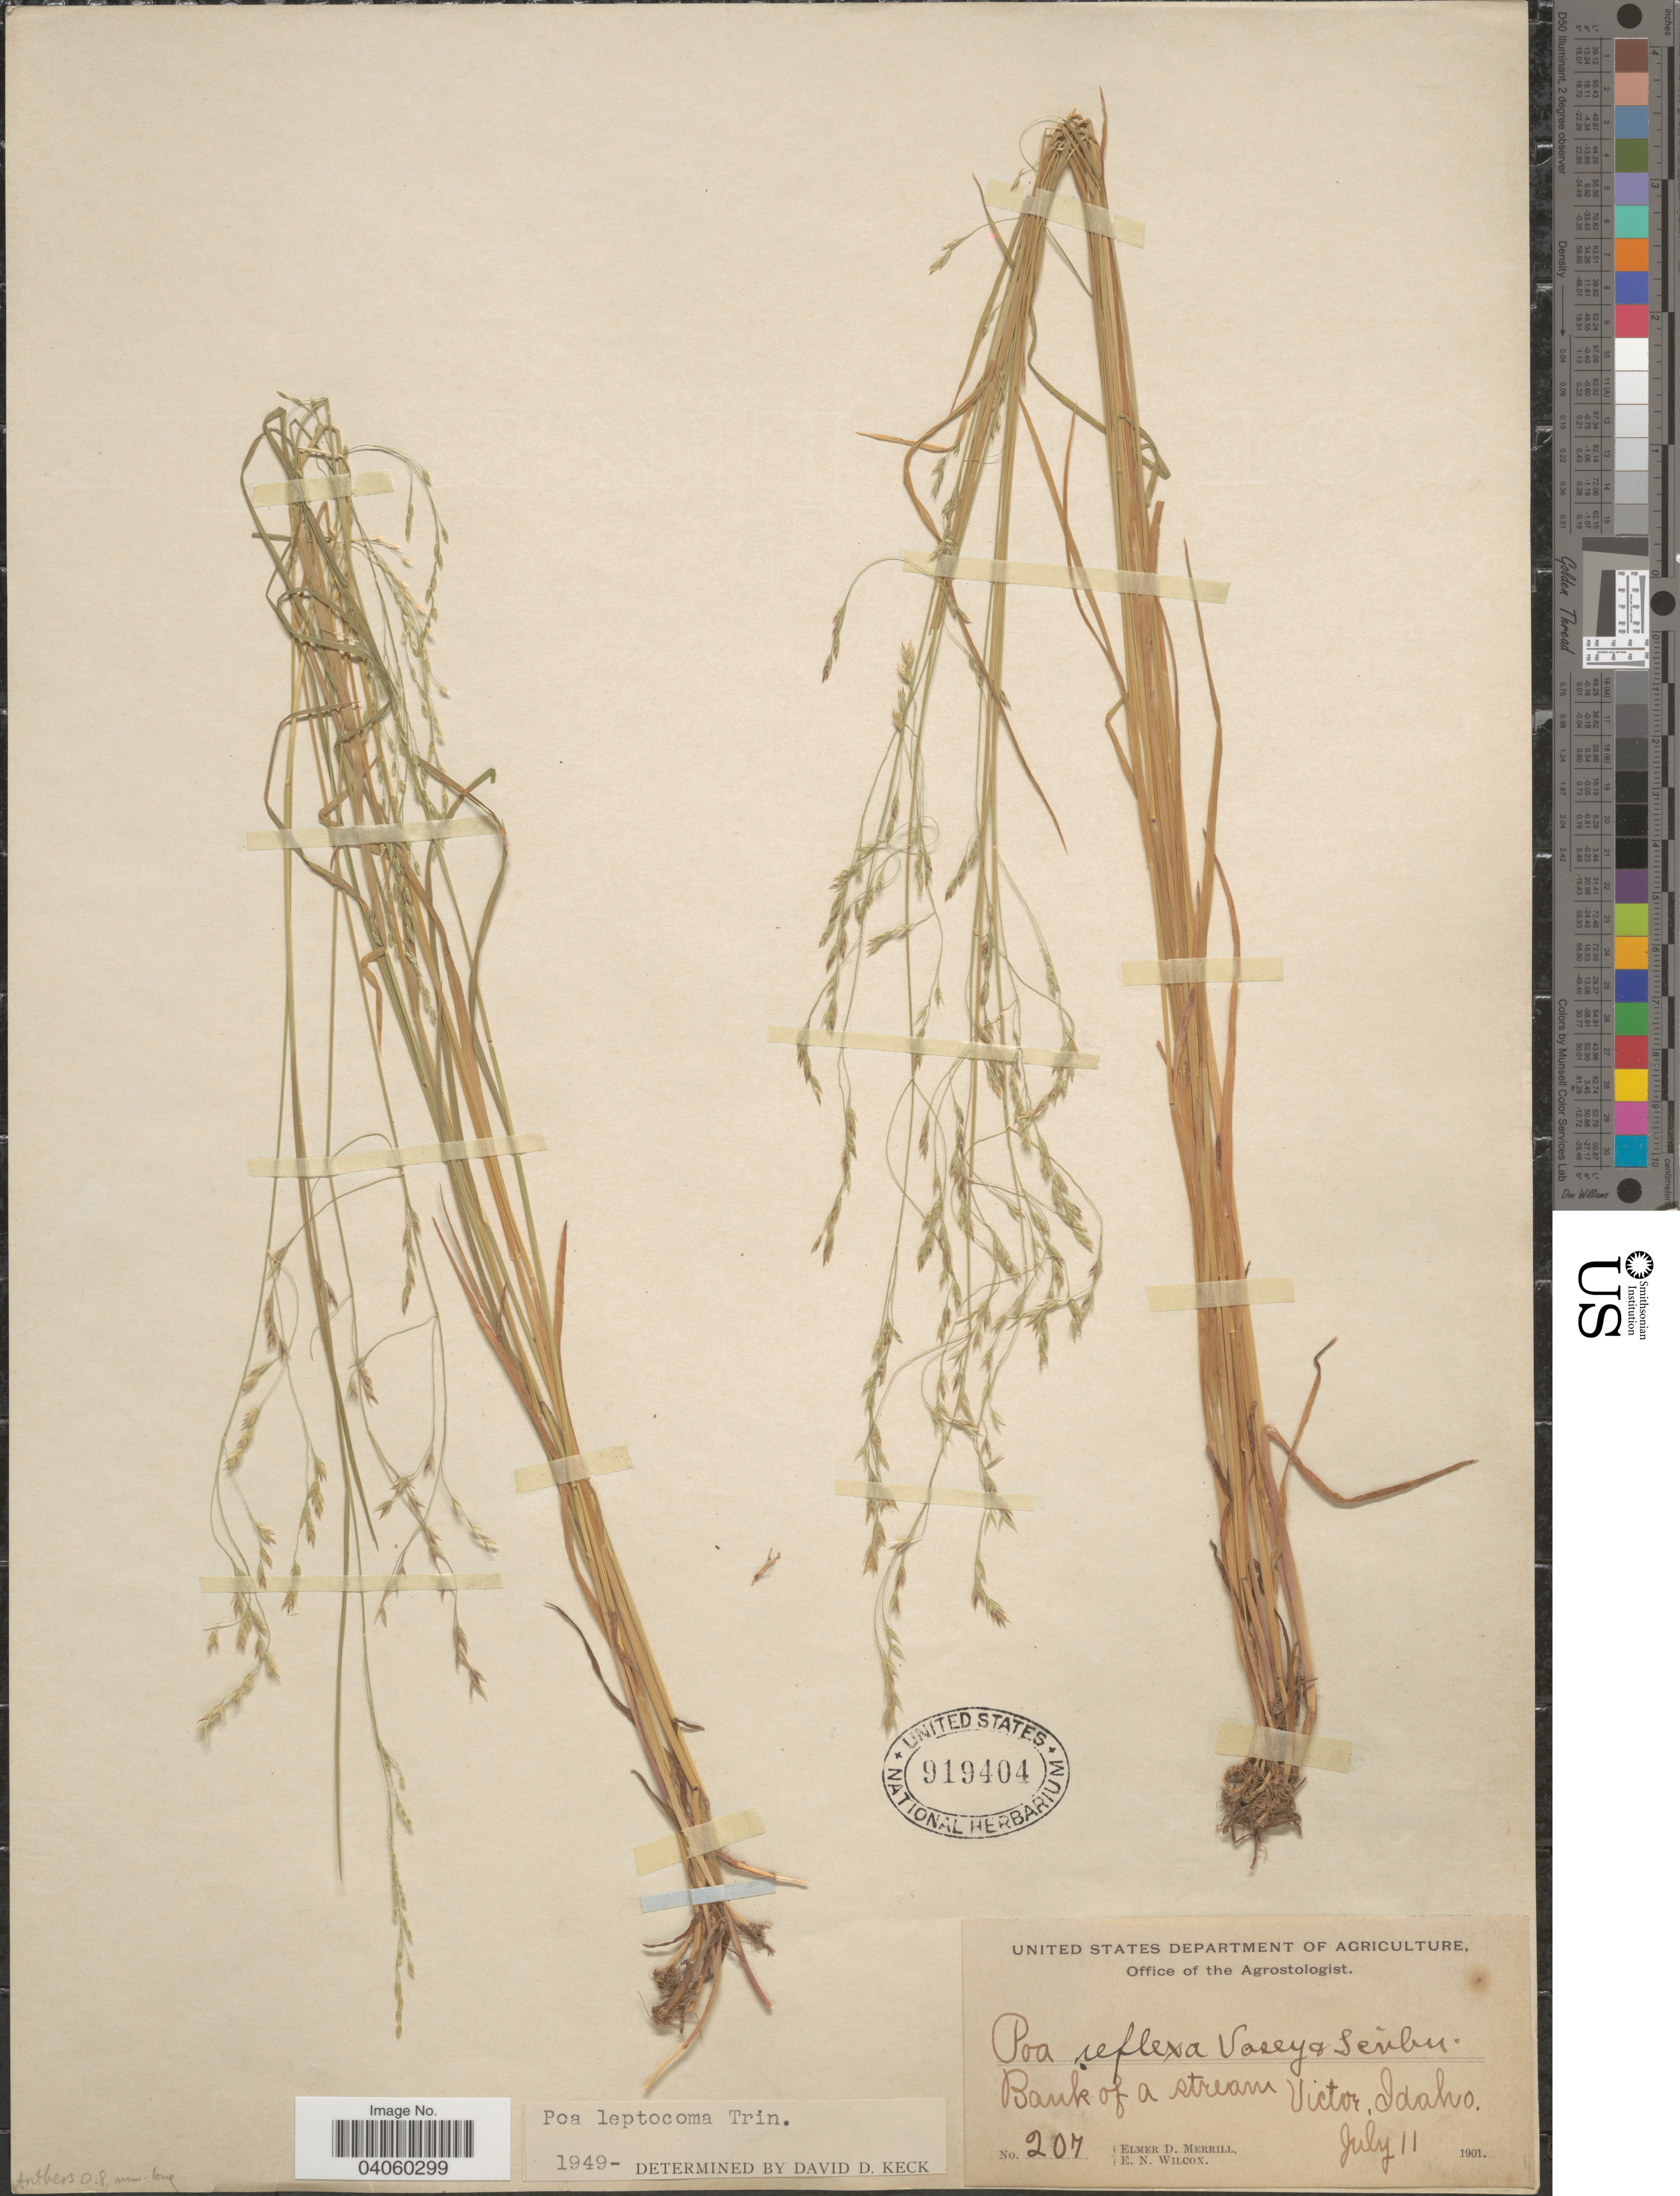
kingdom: Plantae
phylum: Tracheophyta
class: Liliopsida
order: Poales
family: Poaceae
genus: Poa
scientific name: Poa leptocoma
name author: Trin.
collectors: E. D. Merrill & E. Wilcox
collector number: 207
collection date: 1901-07-11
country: United States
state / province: Idaho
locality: Bank of a stream Victor.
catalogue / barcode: US 919404